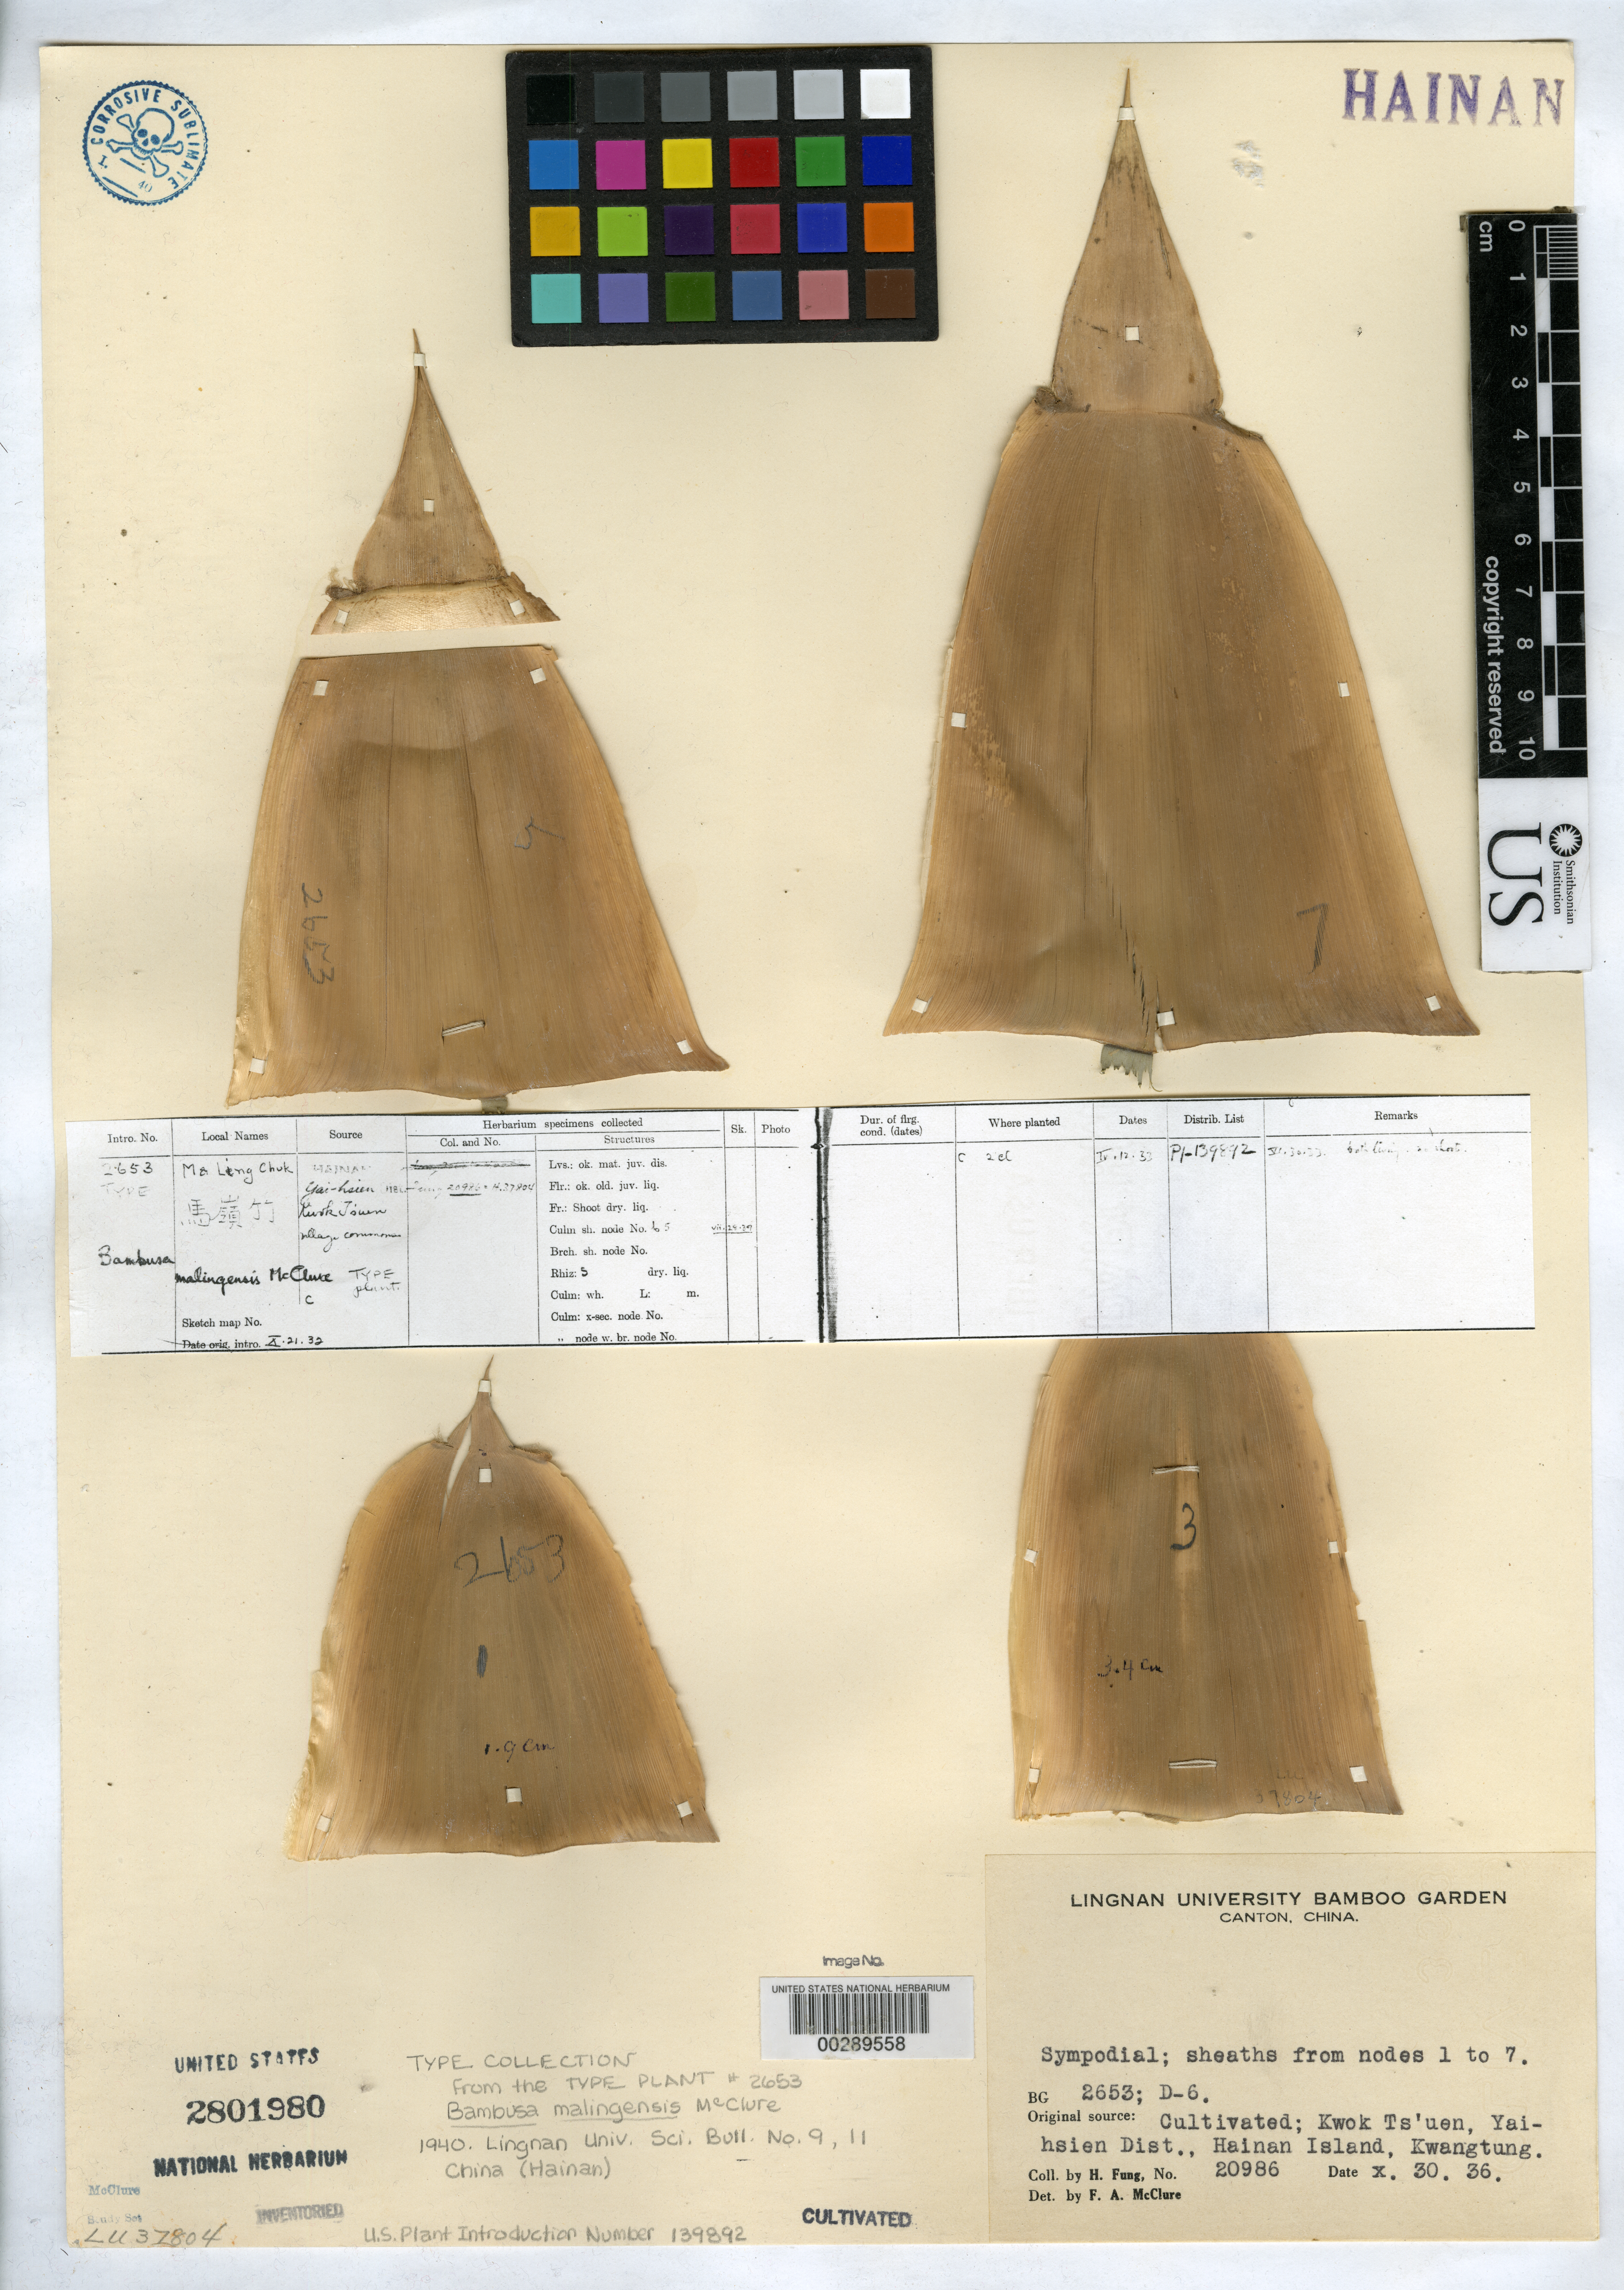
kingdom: Plantae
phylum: Tracheophyta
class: Liliopsida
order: Poales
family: Poaceae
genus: Bambusa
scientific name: Bambusa malingensis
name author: McClure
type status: Type Collection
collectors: H. L. Fung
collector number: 20986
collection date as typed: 30 Oct 1936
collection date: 1936-10-30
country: China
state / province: Hainan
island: Hainan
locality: Kwok Ts'uen Yai-hsien Dist.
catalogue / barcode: US 2801980